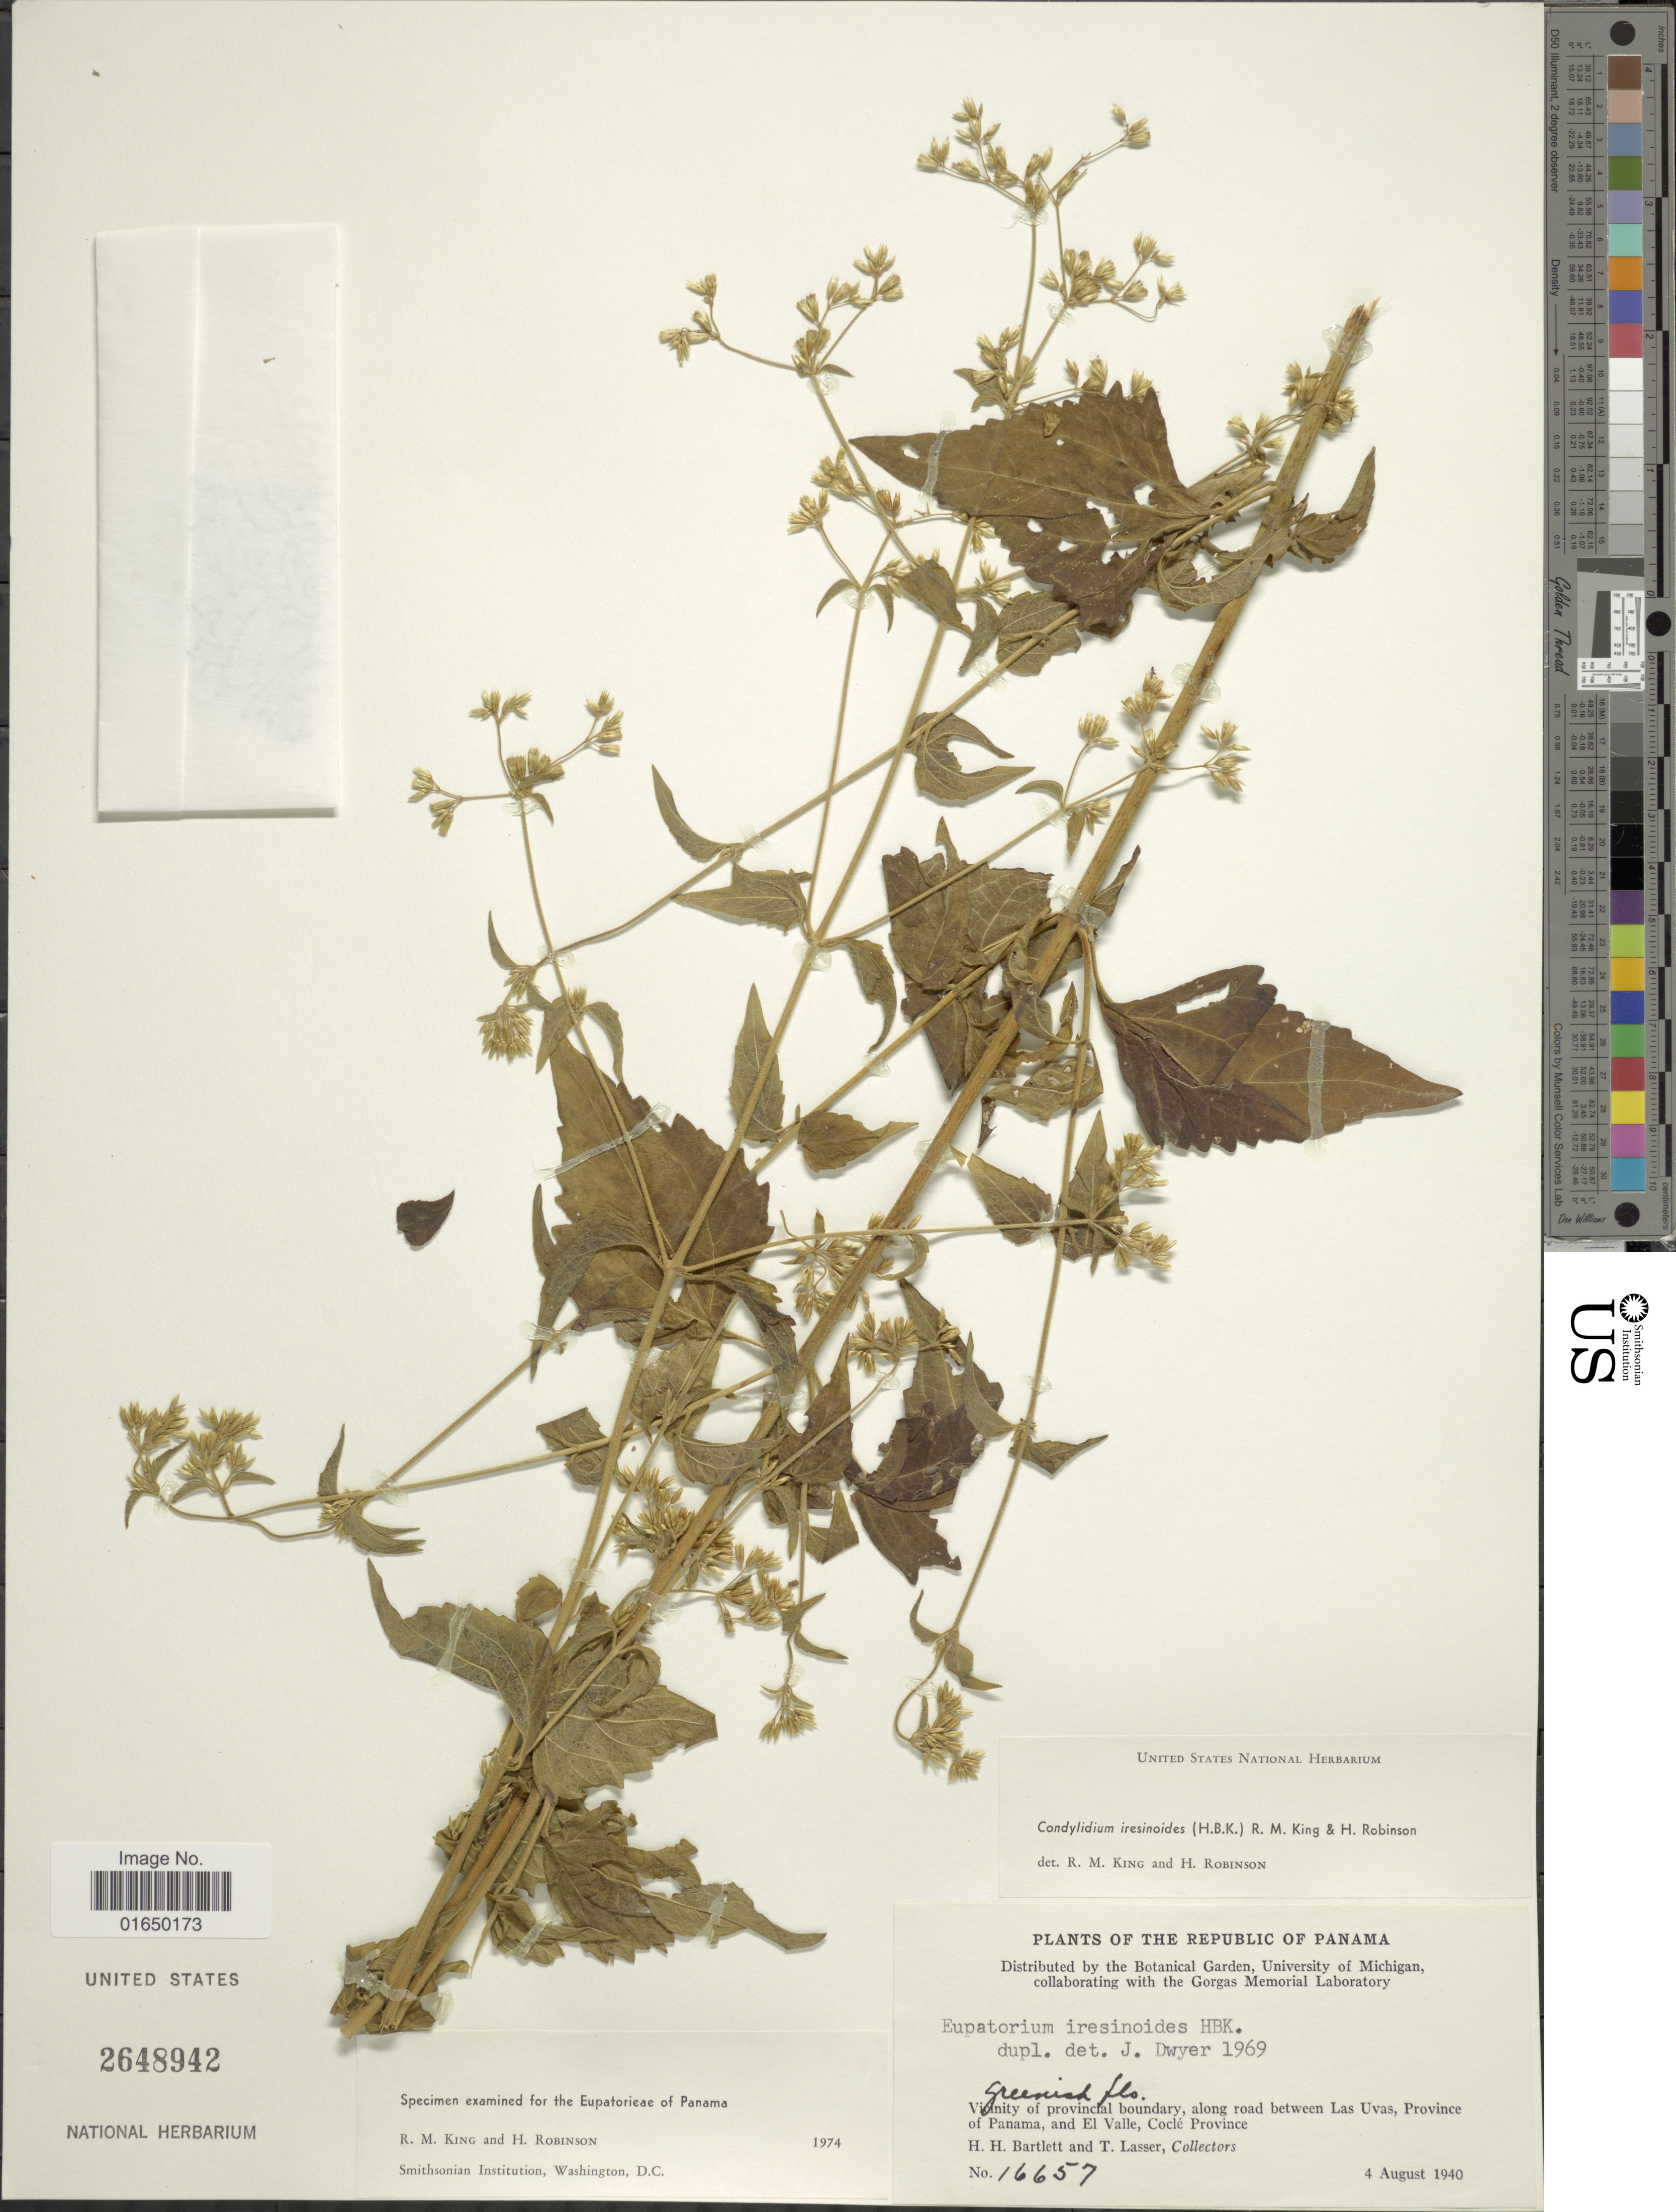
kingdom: Plantae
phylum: Tracheophyta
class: Magnoliopsida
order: Asterales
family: Asteraceae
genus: Condylidium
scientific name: Condylidium iresinoides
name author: (Kunth) R.M. King & H. Rob.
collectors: H. H. Bartlett & T. Lasser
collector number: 16657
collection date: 1940-08-04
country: Panama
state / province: Coclé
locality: The republic of Panama, Vicinity of provincial boundary, along road between Las Uvas, Province of Panama, and El Valle, Coclé Province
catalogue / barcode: US 2648942